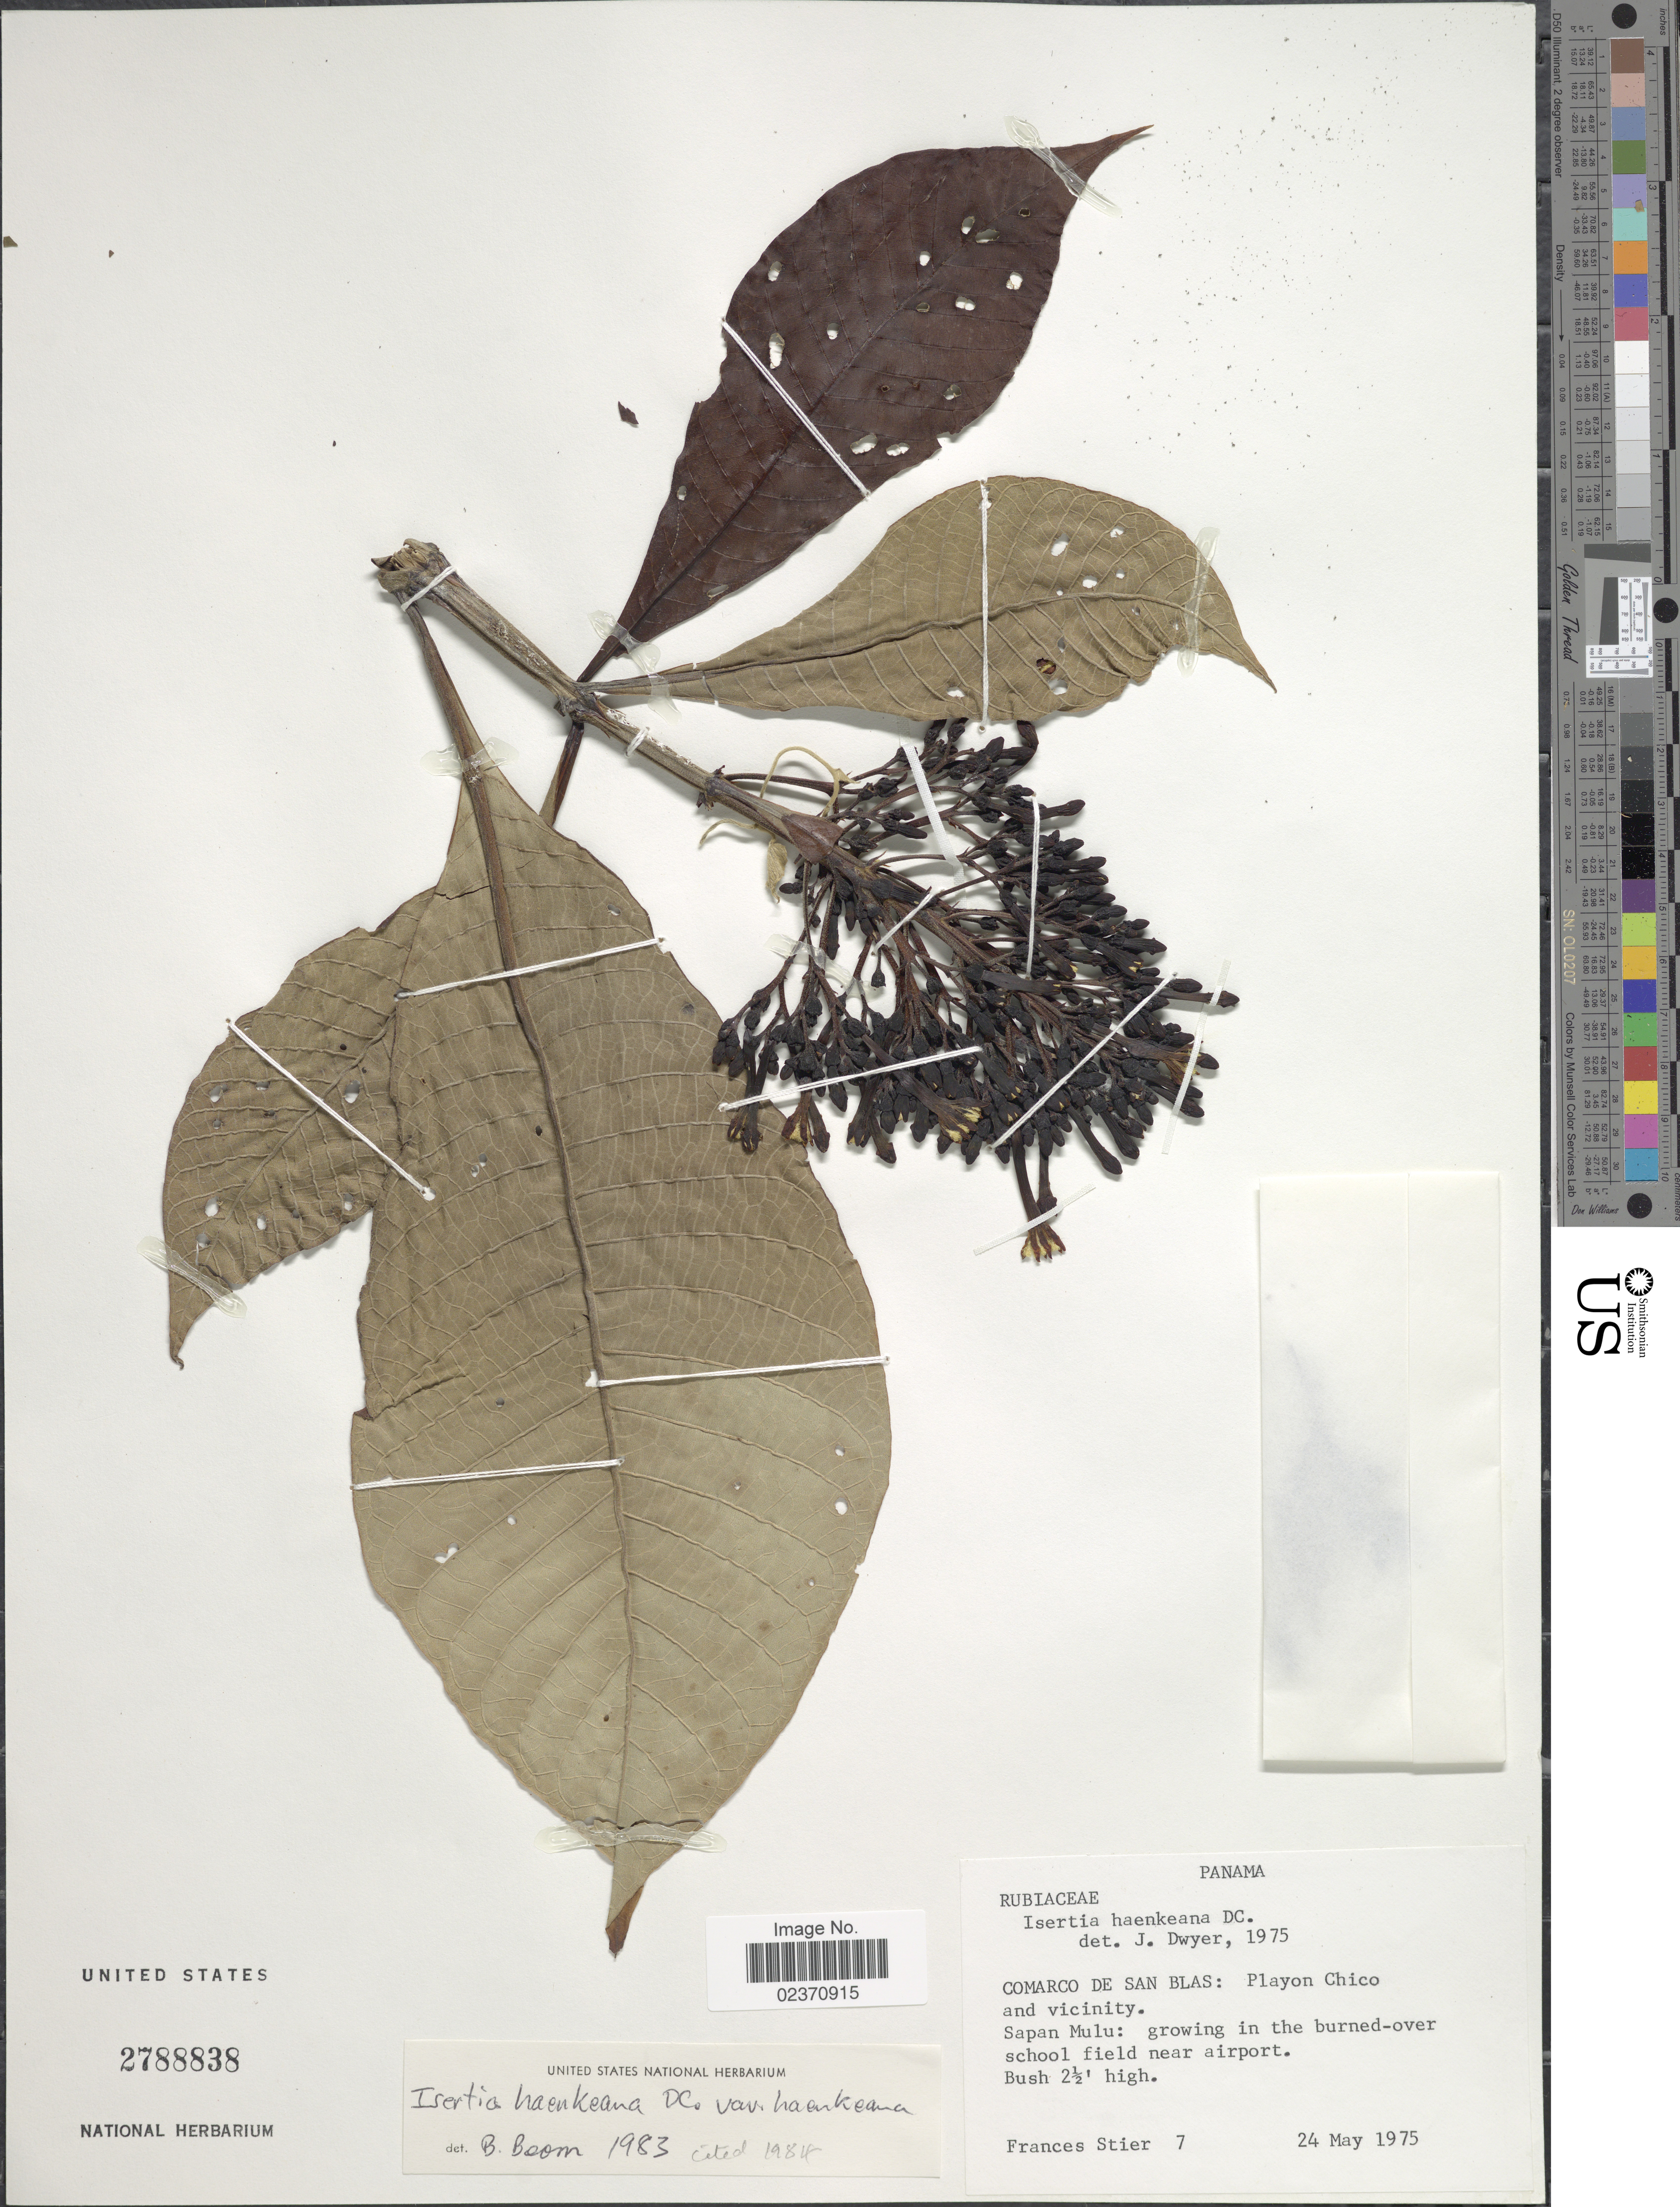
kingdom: Plantae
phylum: Tracheophyta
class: Magnoliopsida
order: Gentianales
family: Rubiaceae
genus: Isertia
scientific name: Isertia haenkeana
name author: DC.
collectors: F. Stier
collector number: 7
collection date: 1975-05-24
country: Panama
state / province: Kuna Yala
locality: Comarco de San Blas: Playon Chico and vicinity, Sapan Mulu: in the burned-over school field near airport.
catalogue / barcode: US 2788838